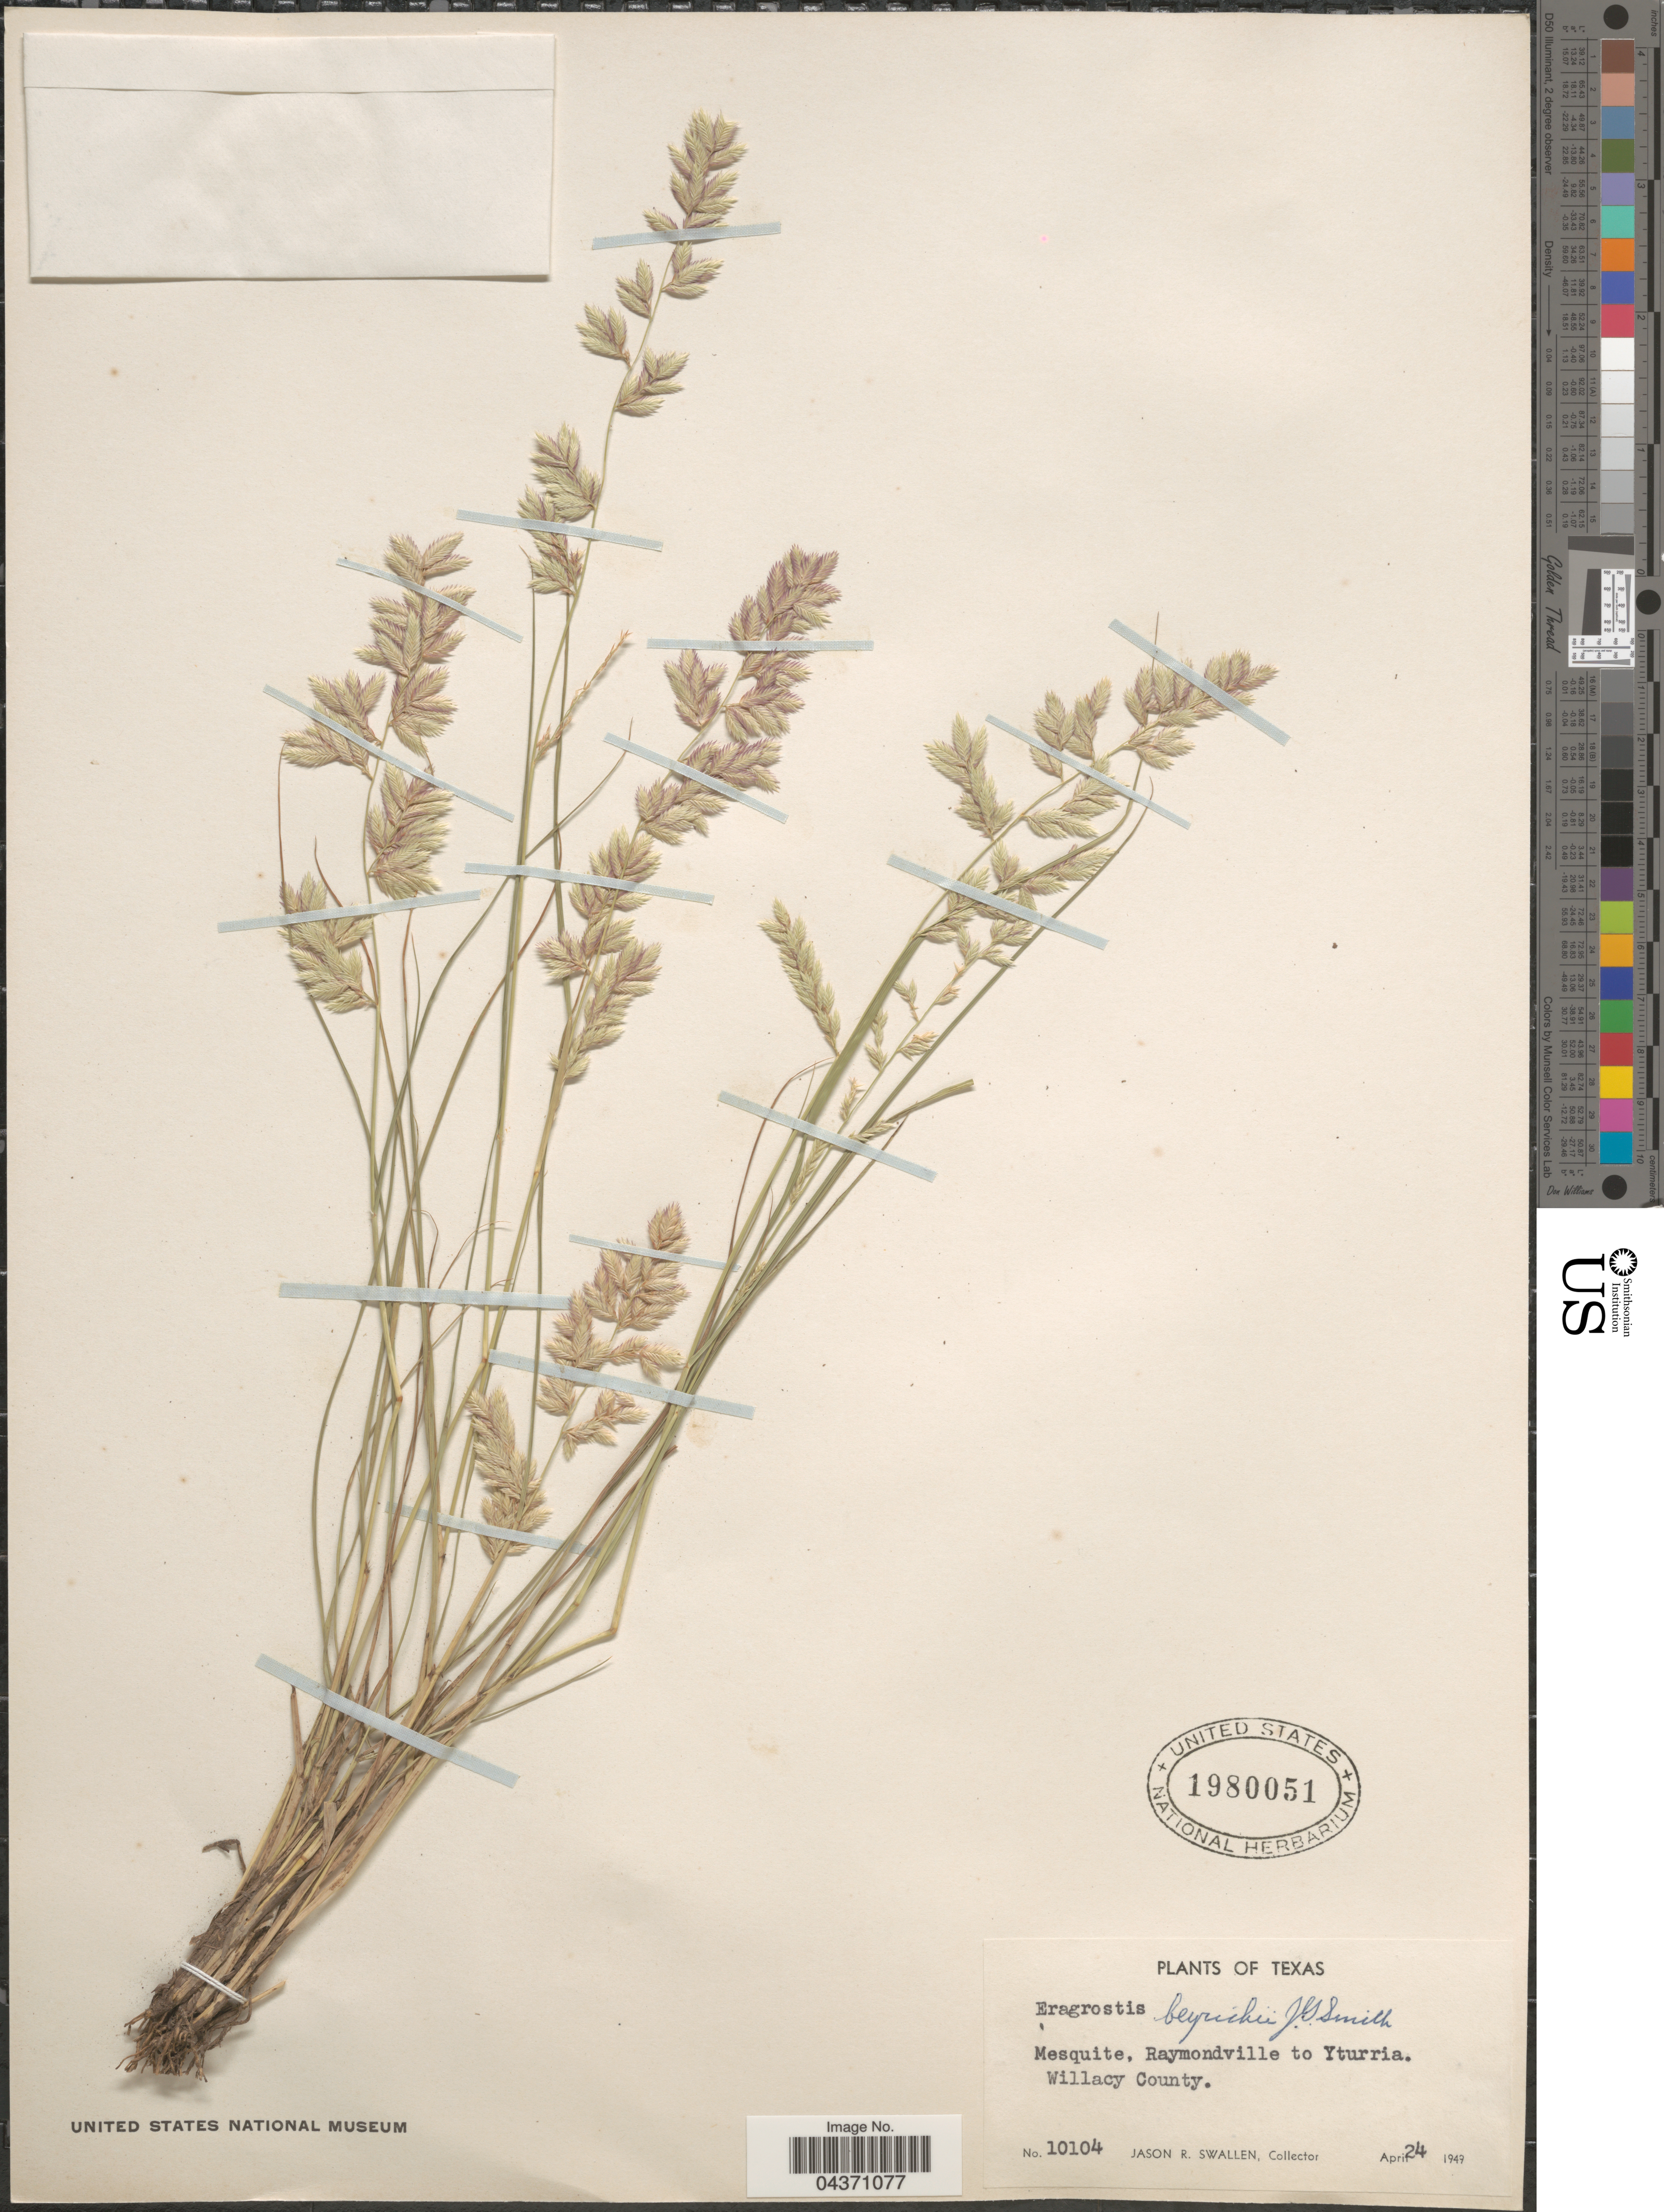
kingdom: Plantae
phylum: Tracheophyta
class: Liliopsida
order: Poales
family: Poaceae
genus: Eragrostis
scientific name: Eragrostis secundiflora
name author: J. Presl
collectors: J. R. Swallen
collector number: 10104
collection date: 1949-04-24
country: United States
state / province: Texas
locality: Mesquite, Raymondville to Yturria. Willacy County.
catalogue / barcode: US 1980051